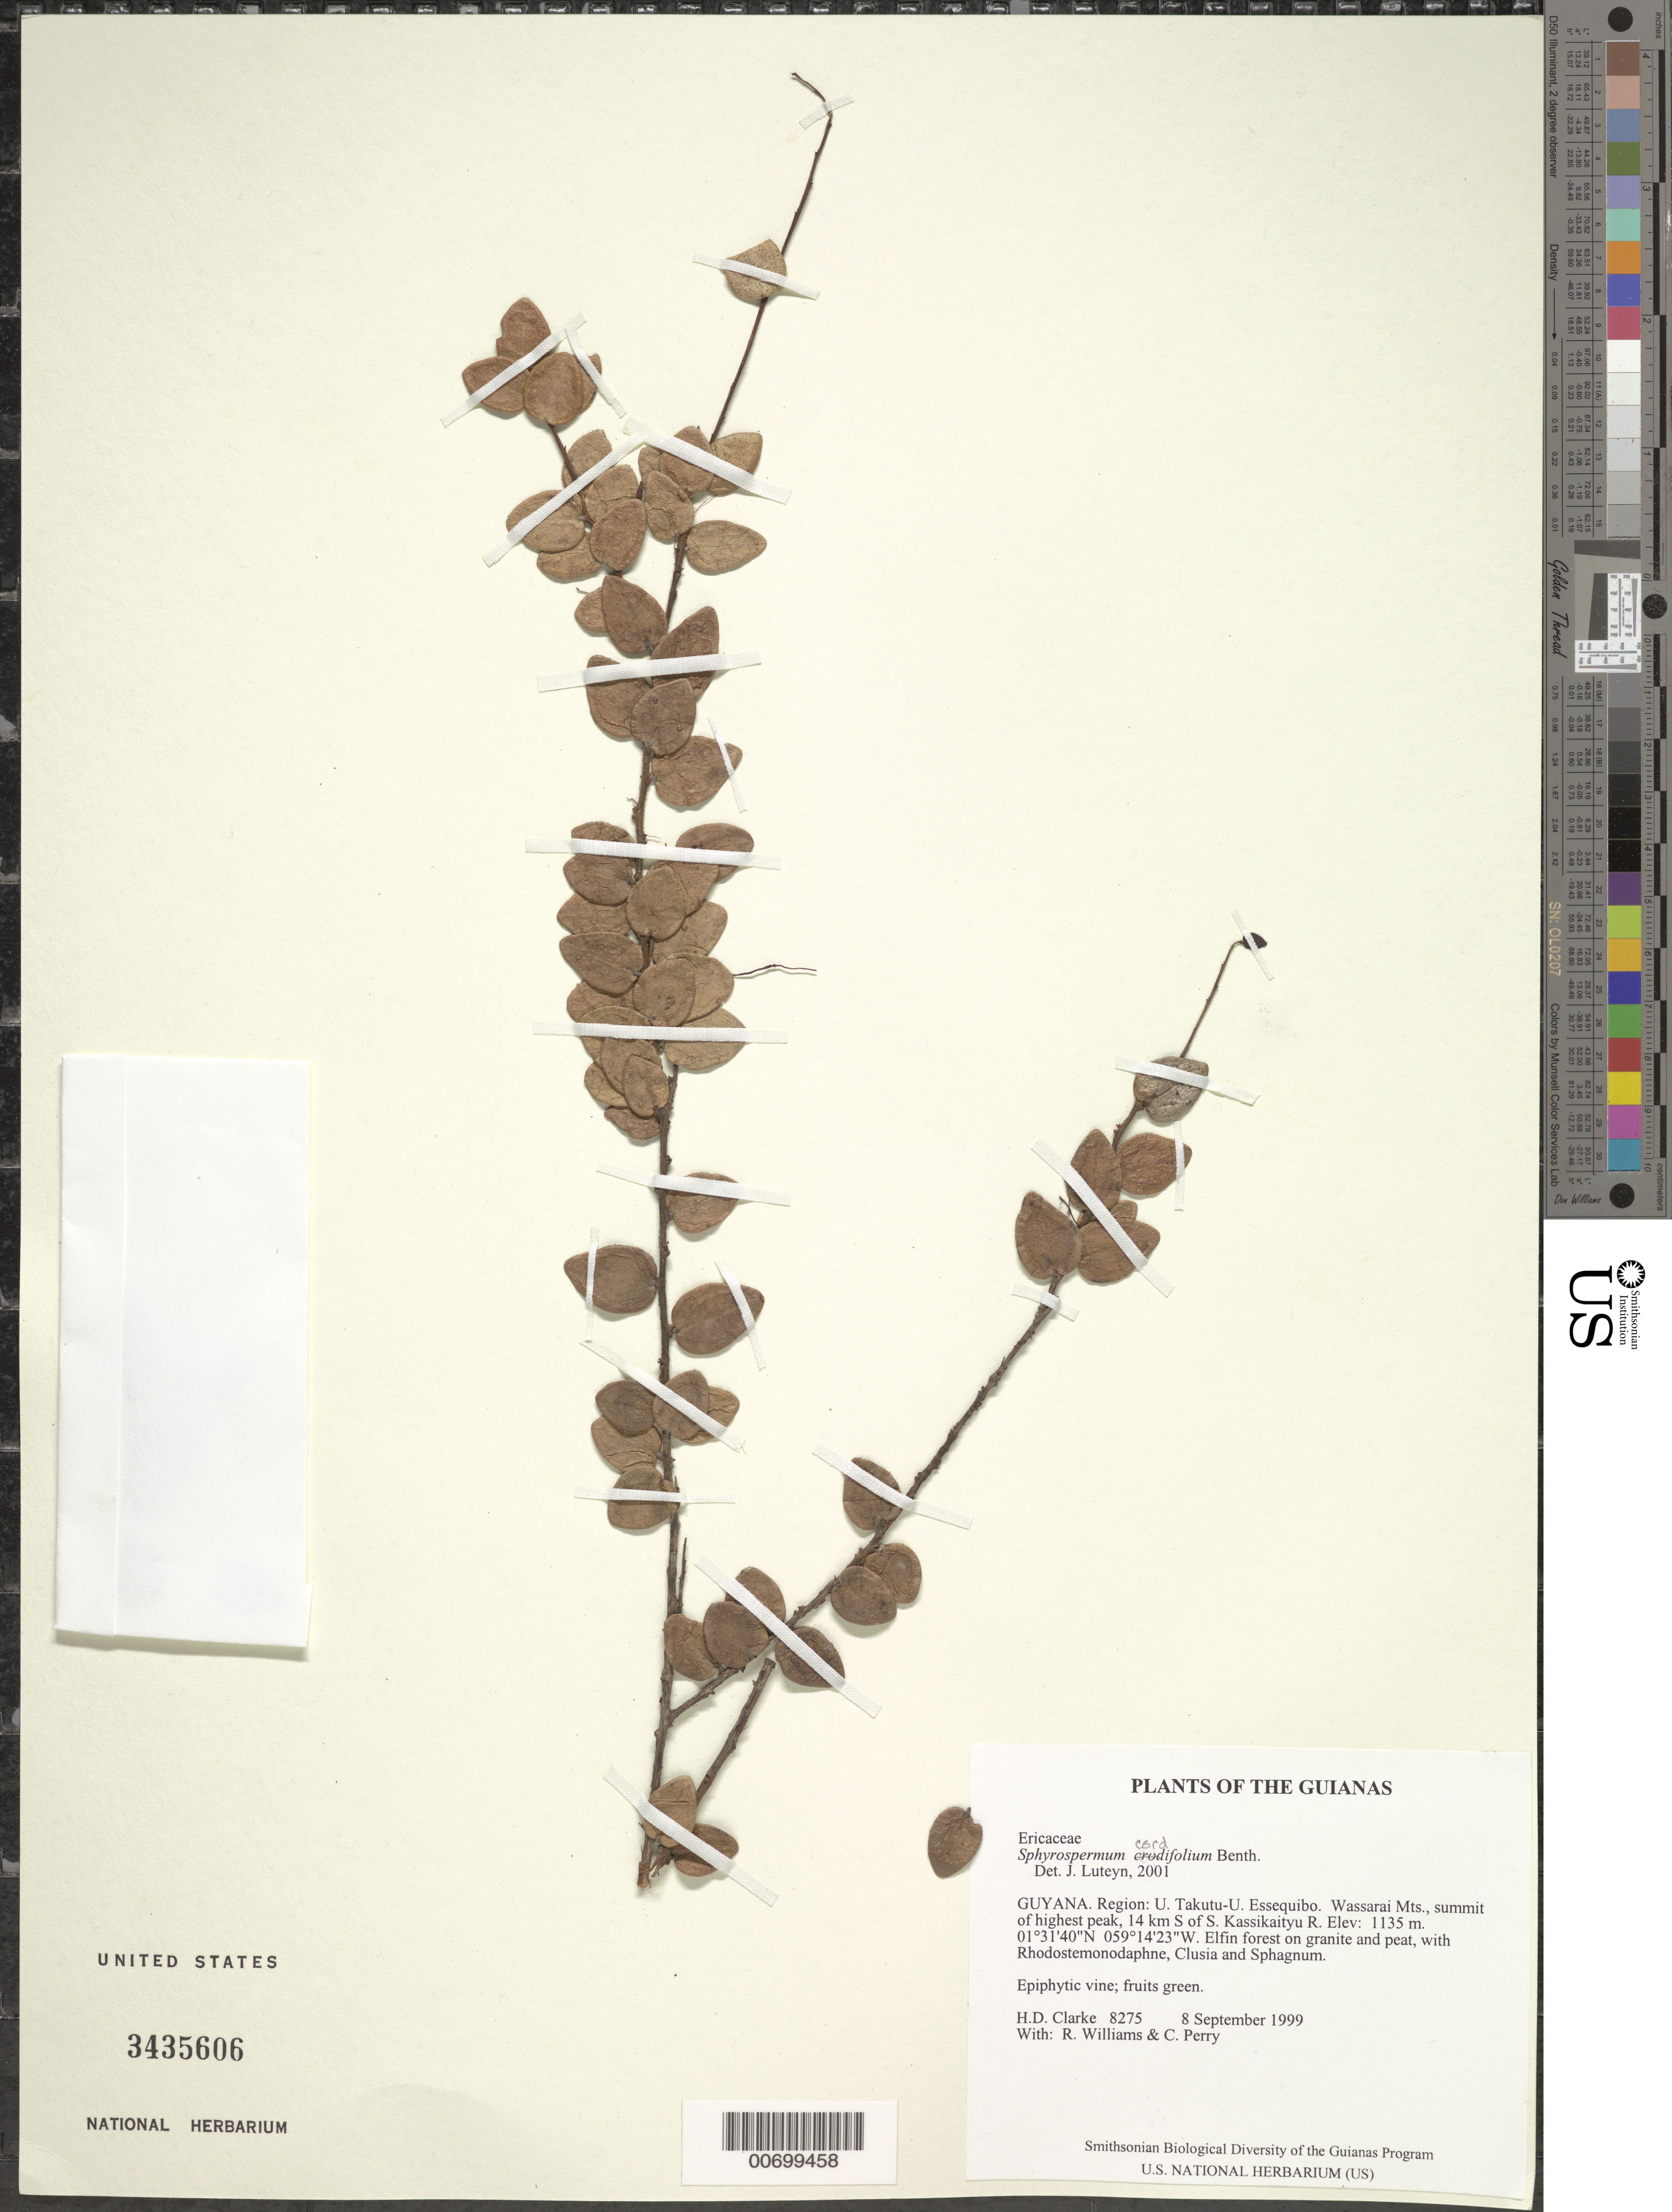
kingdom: Plantae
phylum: Tracheophyta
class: Magnoliopsida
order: Ericales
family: Ericaceae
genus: Sphyrospermum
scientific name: Sphyrospermum cordifolium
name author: Benth.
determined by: Luteyn, J. L.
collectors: H. D. Clarke, R. Williams & C. Perry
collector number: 8275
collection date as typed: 8 September 1999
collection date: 1999-09-08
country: Guyana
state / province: U. Takutu-U. Essequibo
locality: Wassarai Mts., summit of highest peak, 14 km S of S. Kassikaityu R.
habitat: Elfin forest on granite and peat, with Rhodostemonodaphne, Clusia and Sphagnum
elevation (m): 1135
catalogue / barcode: US 3435606